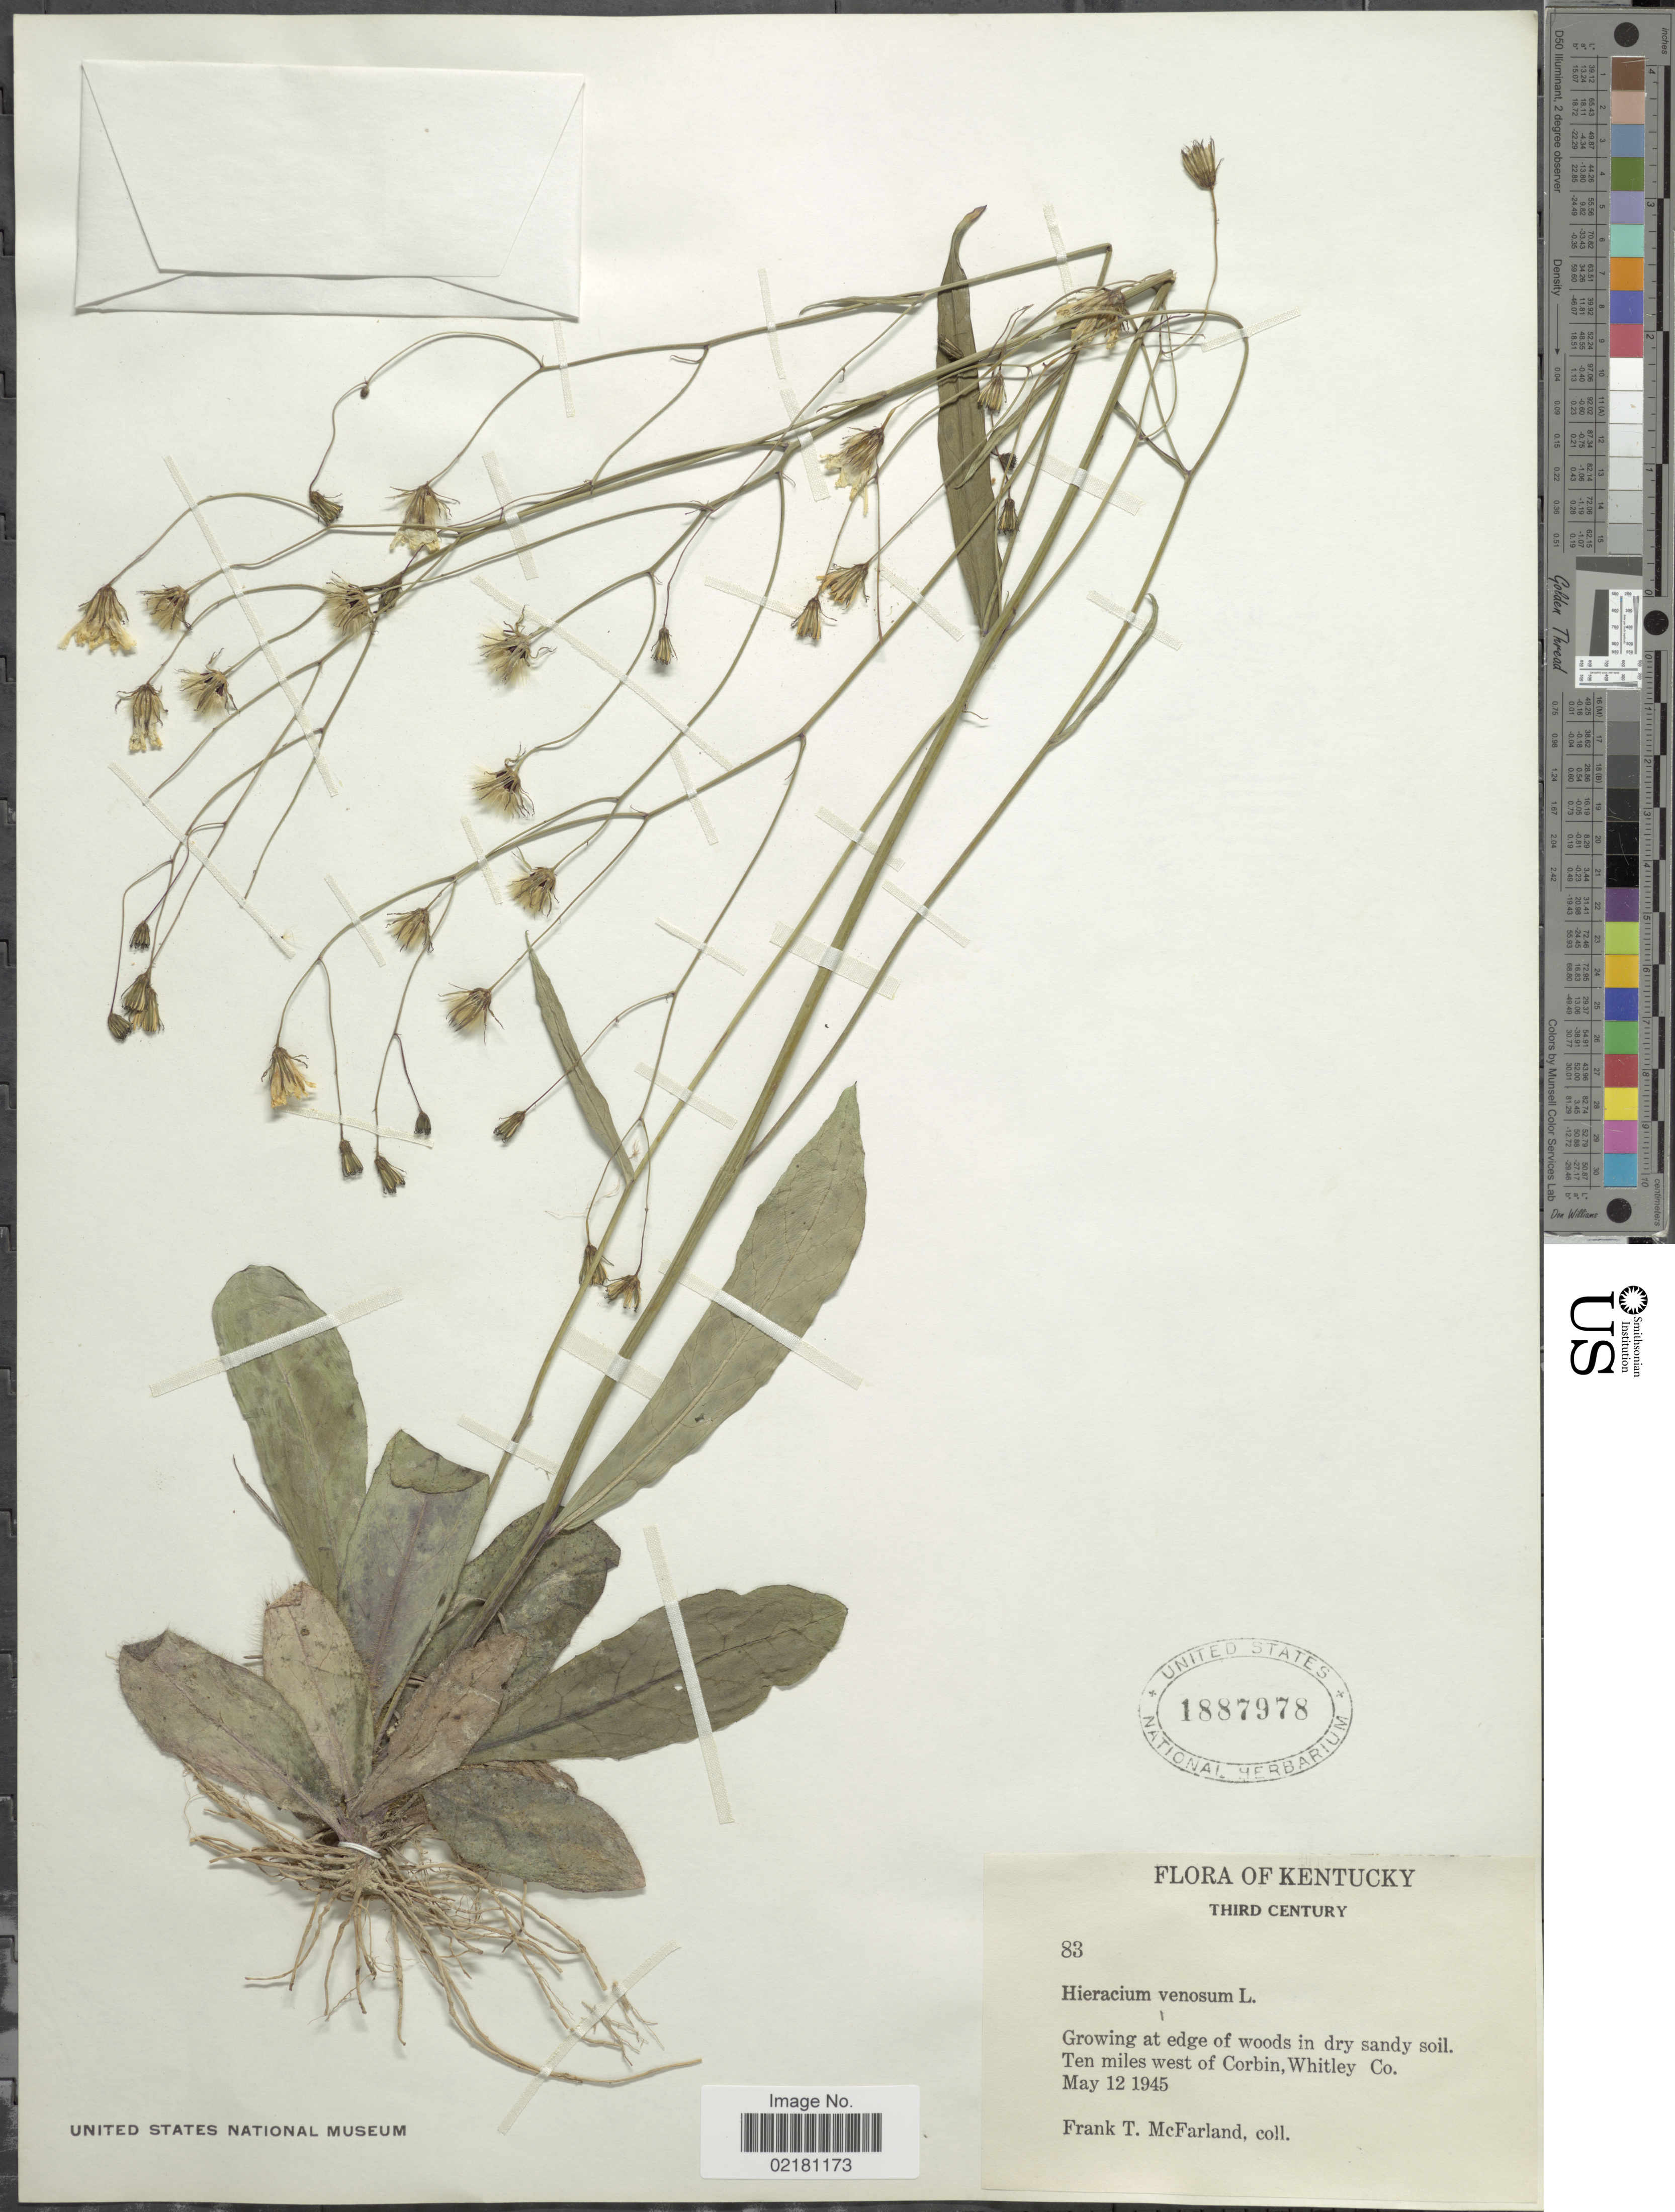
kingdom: Plantae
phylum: Tracheophyta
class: Magnoliopsida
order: Asterales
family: Asteraceae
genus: Hieracium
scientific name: Hieracium venosum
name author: L.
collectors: F. McFarland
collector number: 83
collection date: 1945-05-12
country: United States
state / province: Kentucky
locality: Third Century. Growing at edge of woods in dry sandy soil. Ten miles west of Corbin, Whitley Co.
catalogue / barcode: US 1887978